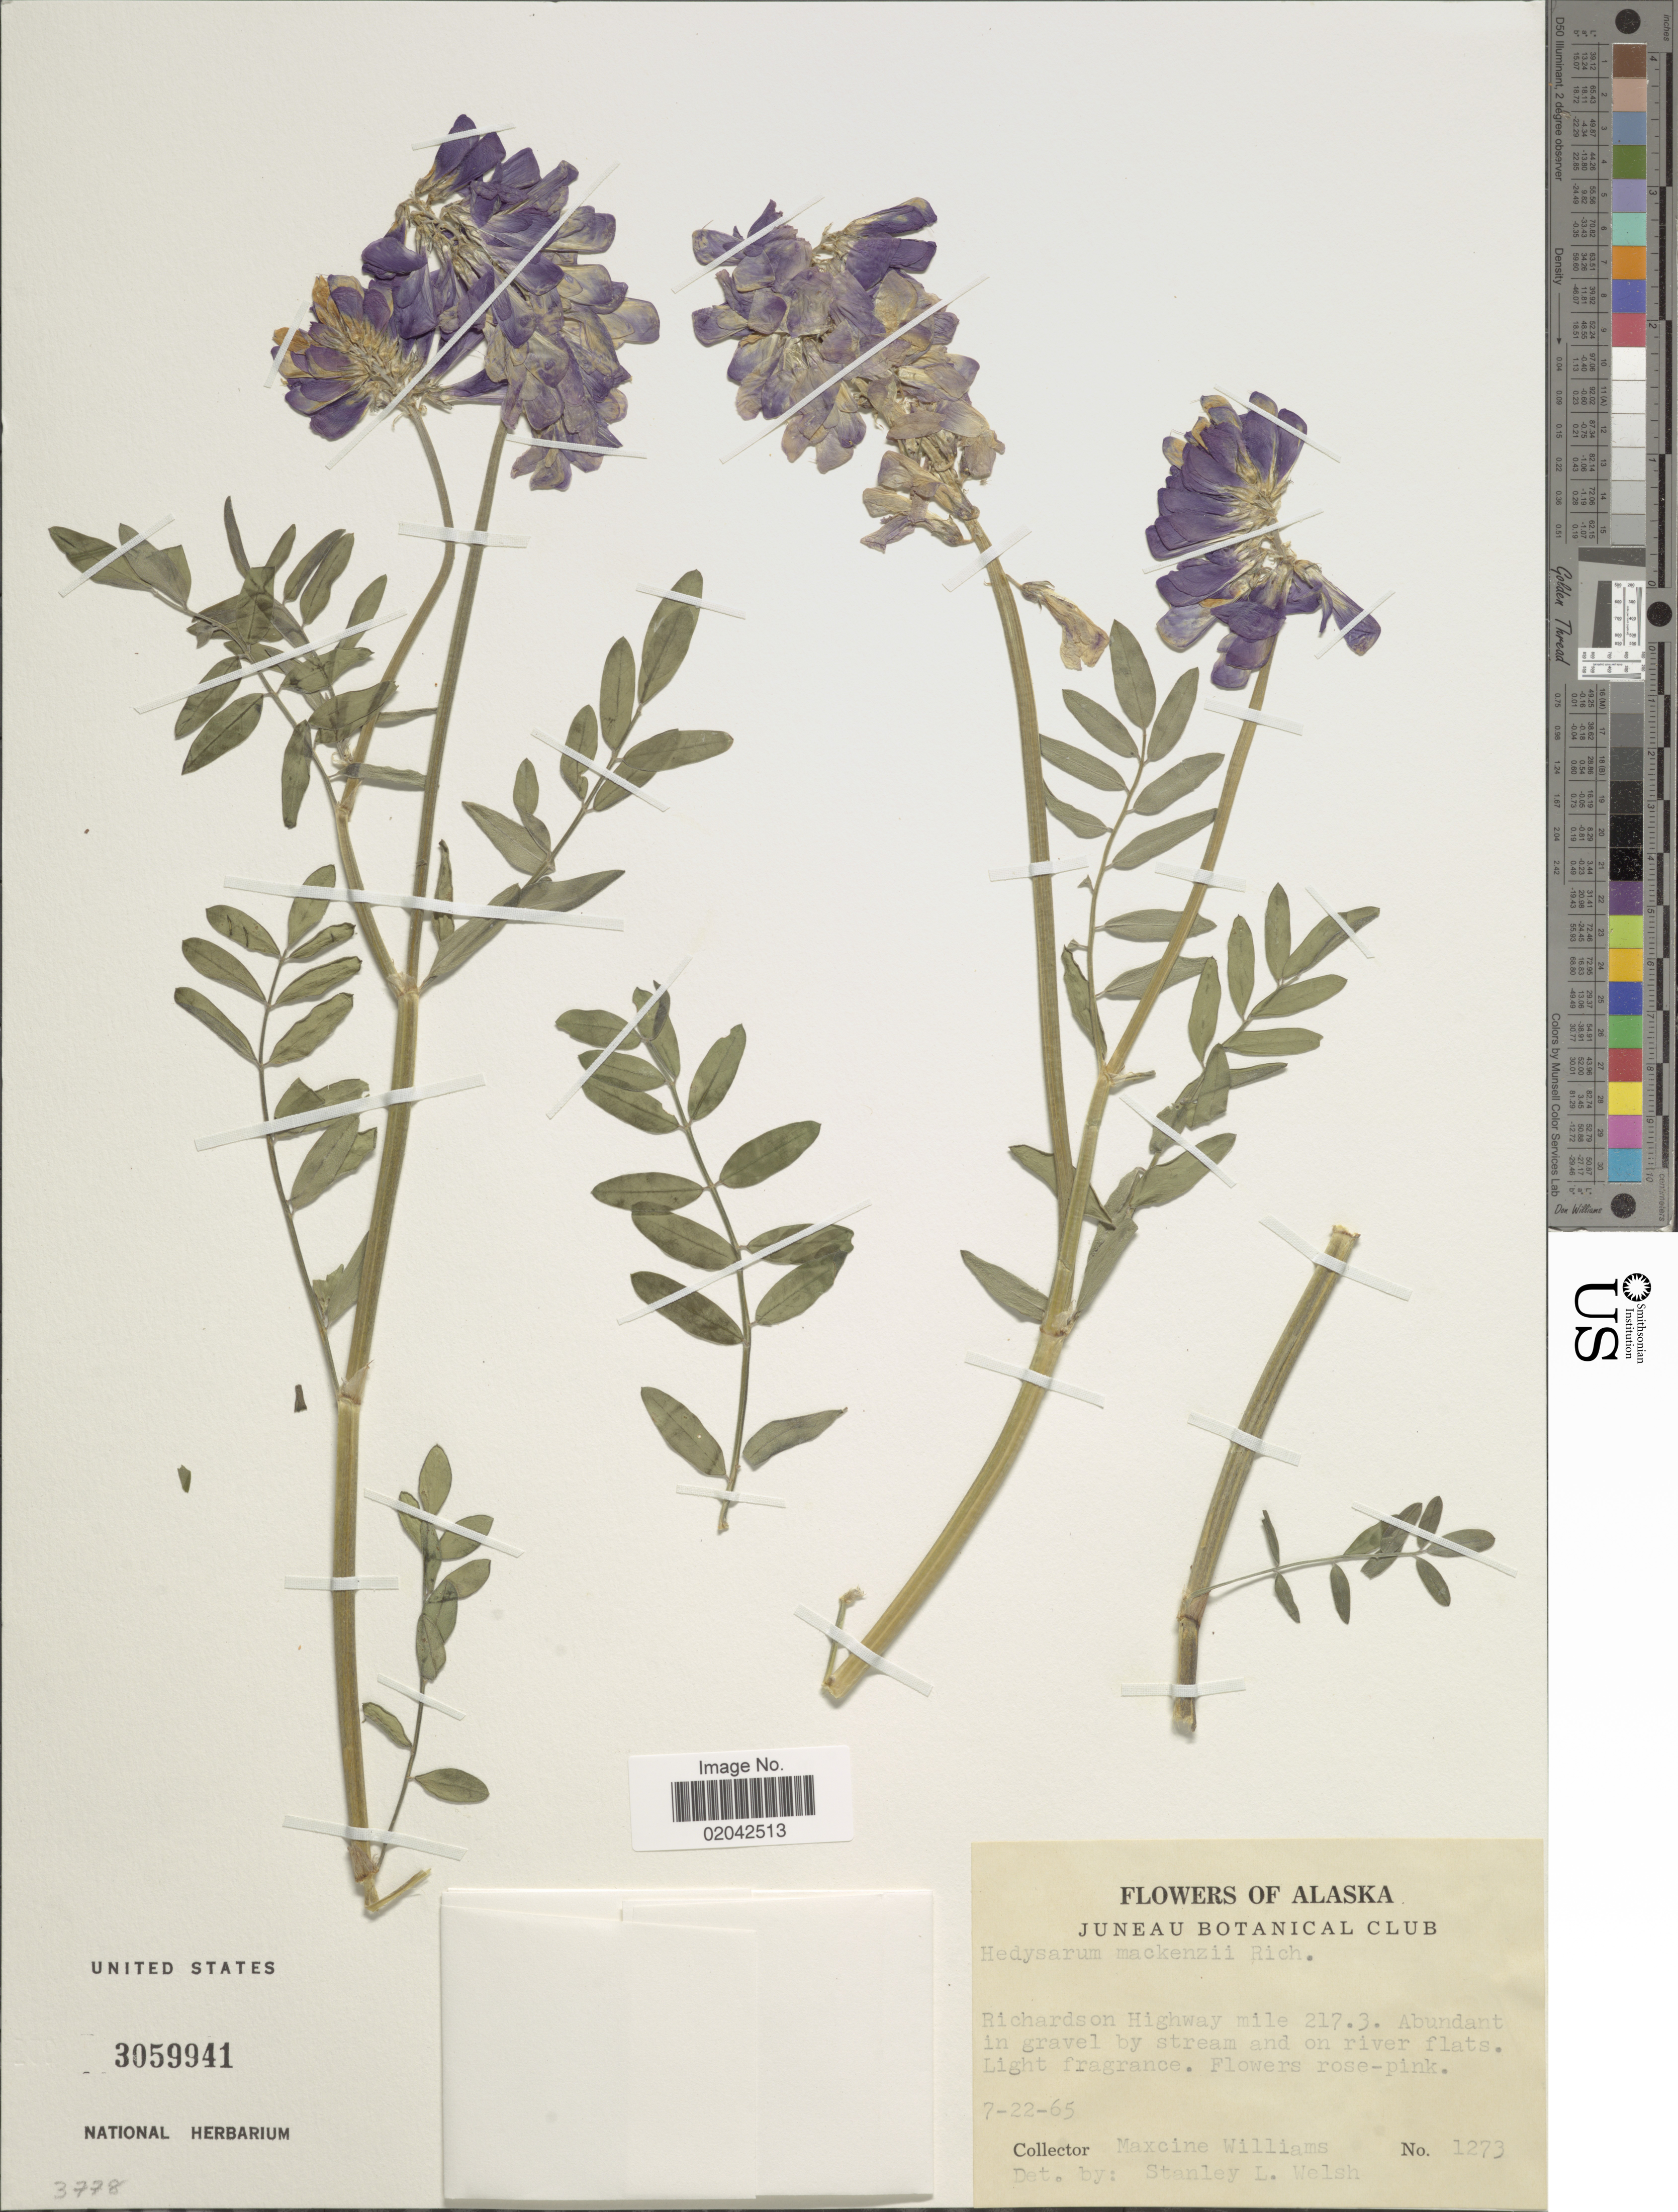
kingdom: Plantae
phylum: Tracheophyta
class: Magnoliopsida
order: Fabales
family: Fabaceae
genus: Hedysarum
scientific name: Hedysarum mackenziei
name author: Richardson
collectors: Mr. Williams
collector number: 1273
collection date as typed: Transcribed d/m/y: 22/7/65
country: United States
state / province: Alaska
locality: Richardson Highway mile 17.3, abundant in gravel by stream and on river flats.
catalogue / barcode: US 3059941